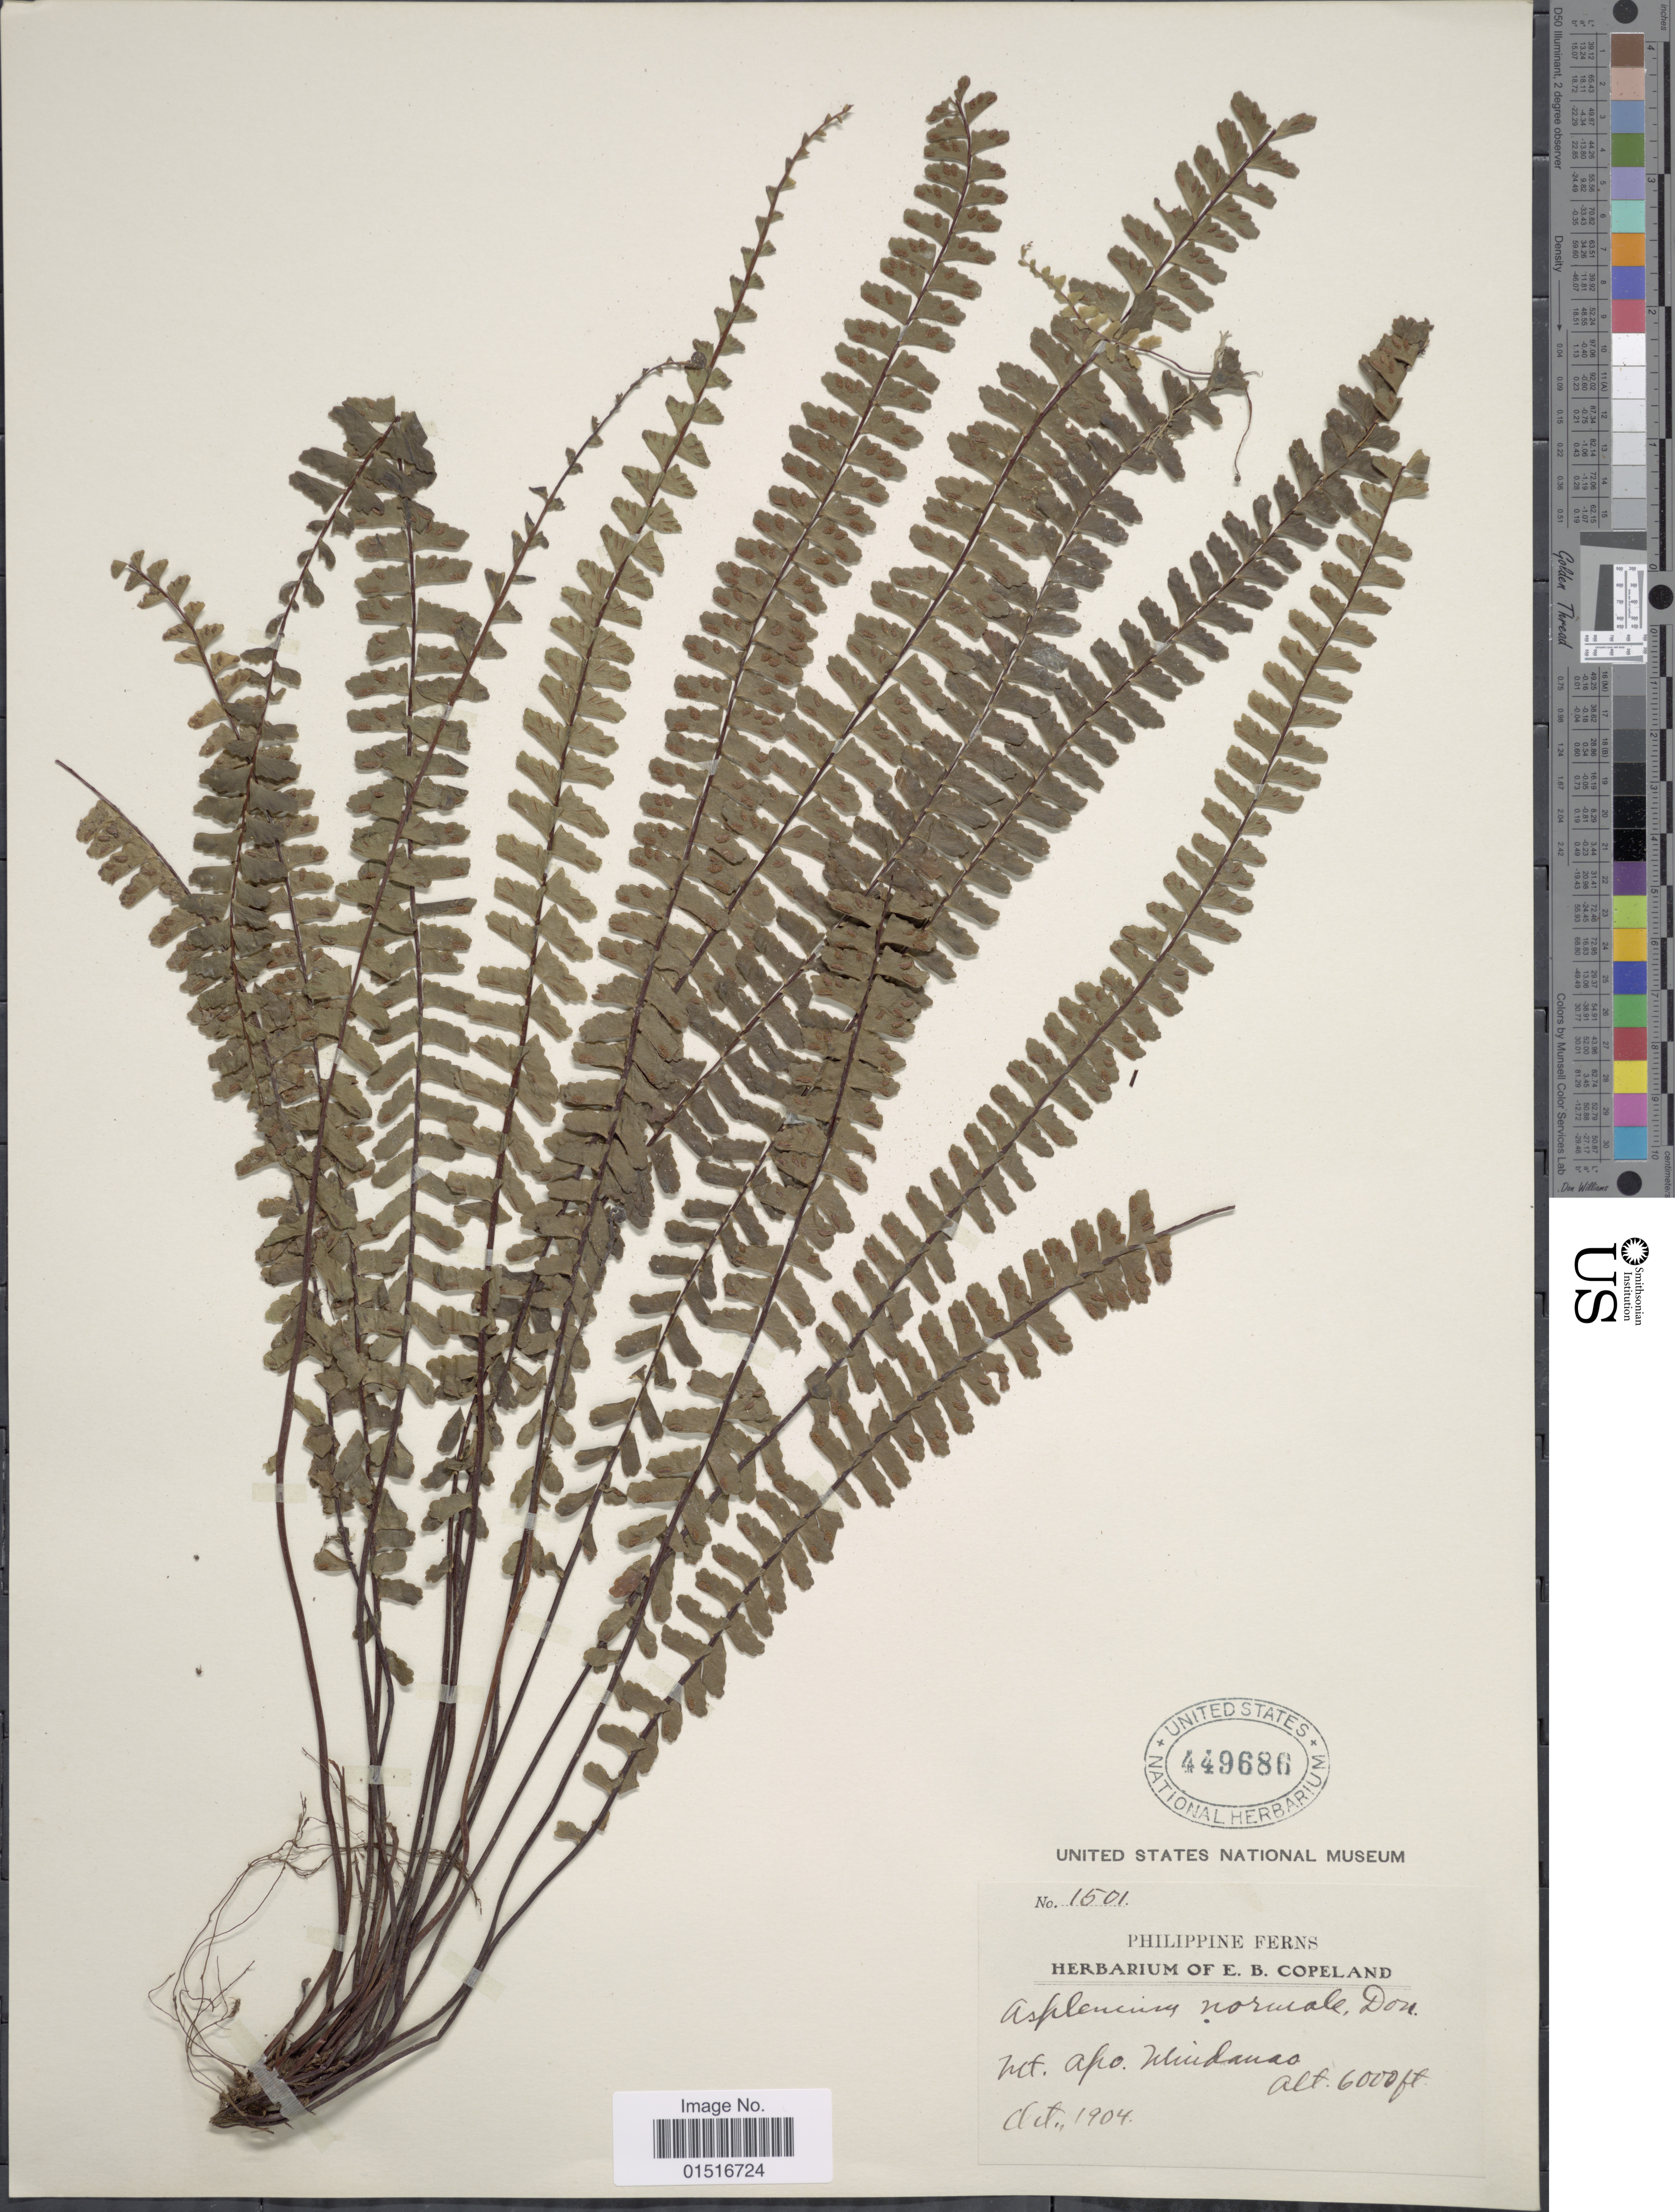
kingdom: Plantae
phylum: Tracheophyta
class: Polypodiopsida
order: Polypodiales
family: Aspleniaceae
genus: Asplenium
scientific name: Asplenium normale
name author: D. Don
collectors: ex herb. E. B. Copeland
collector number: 1501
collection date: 1904-10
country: Philippines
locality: Philippine Ferns. Mt. Apo. Mindanao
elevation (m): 1829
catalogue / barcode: US 449686